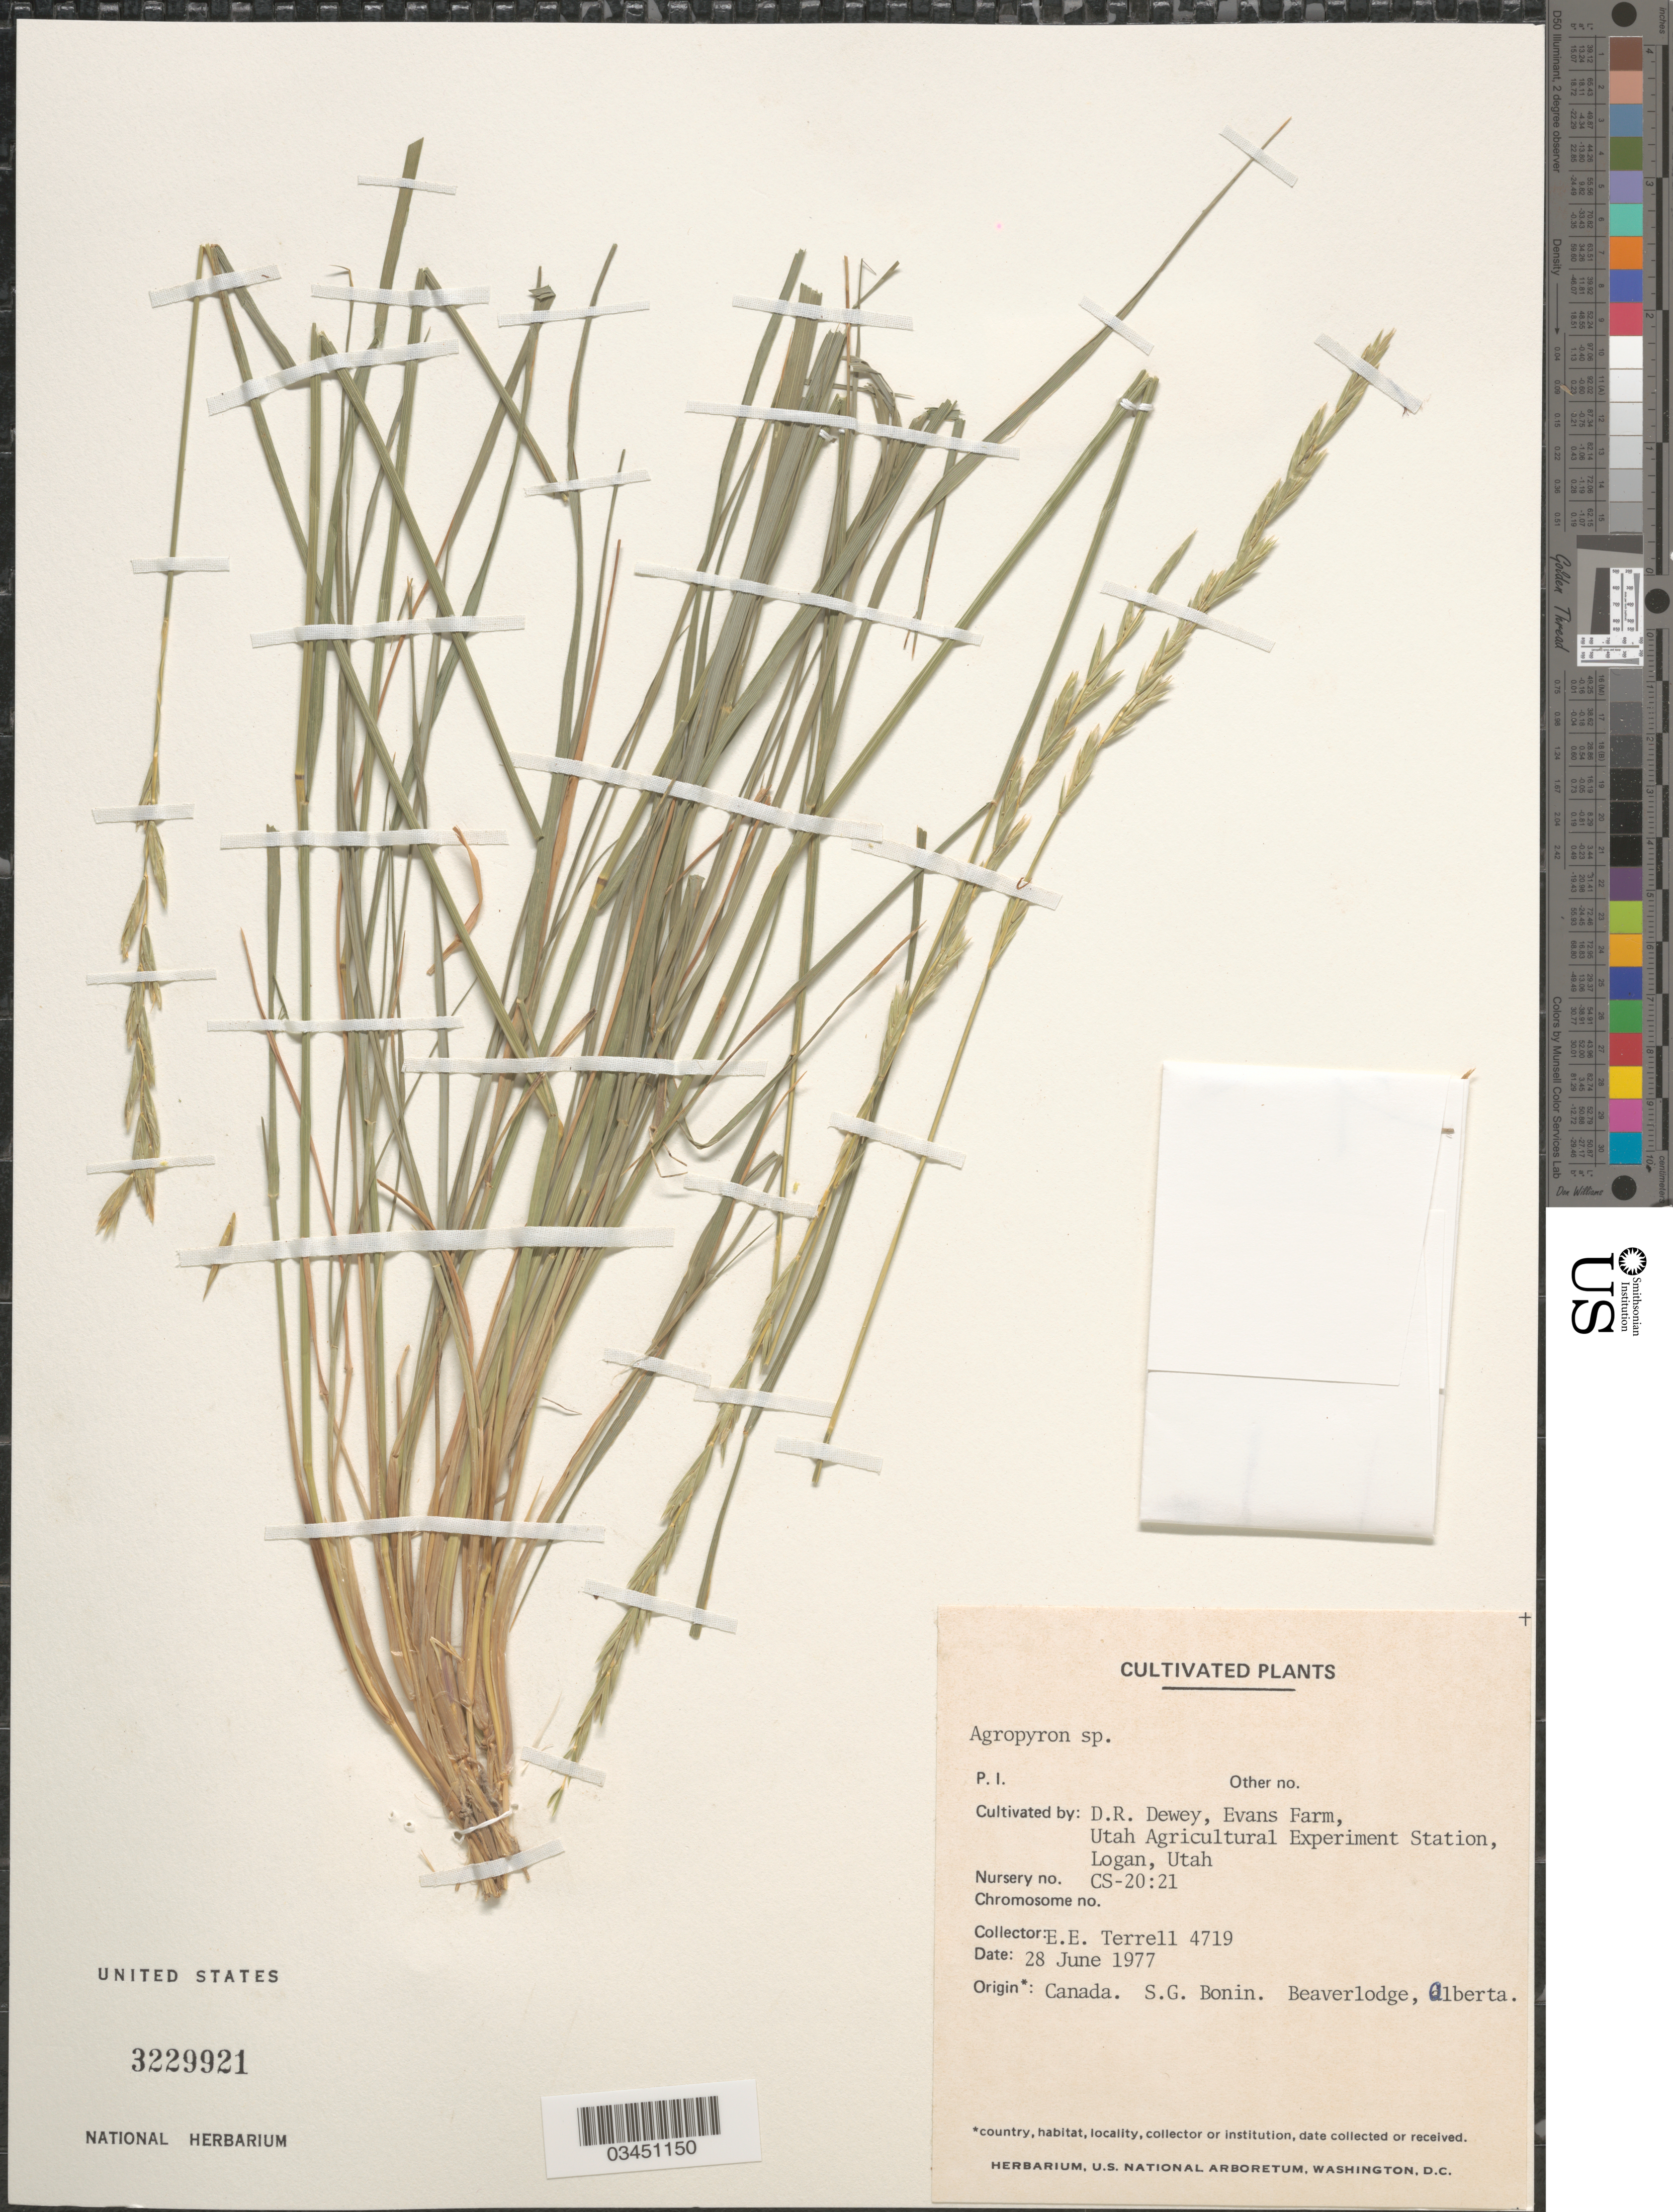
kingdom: Plantae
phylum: Tracheophyta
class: Liliopsida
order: Poales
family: Poaceae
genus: Elymus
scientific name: Elymus sp.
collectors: D. Dewey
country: United States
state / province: Utah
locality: Evans Farm, Utah Agricultural Experiment Station, Logan. Nursery no. CS-20:21.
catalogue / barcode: US 3229921